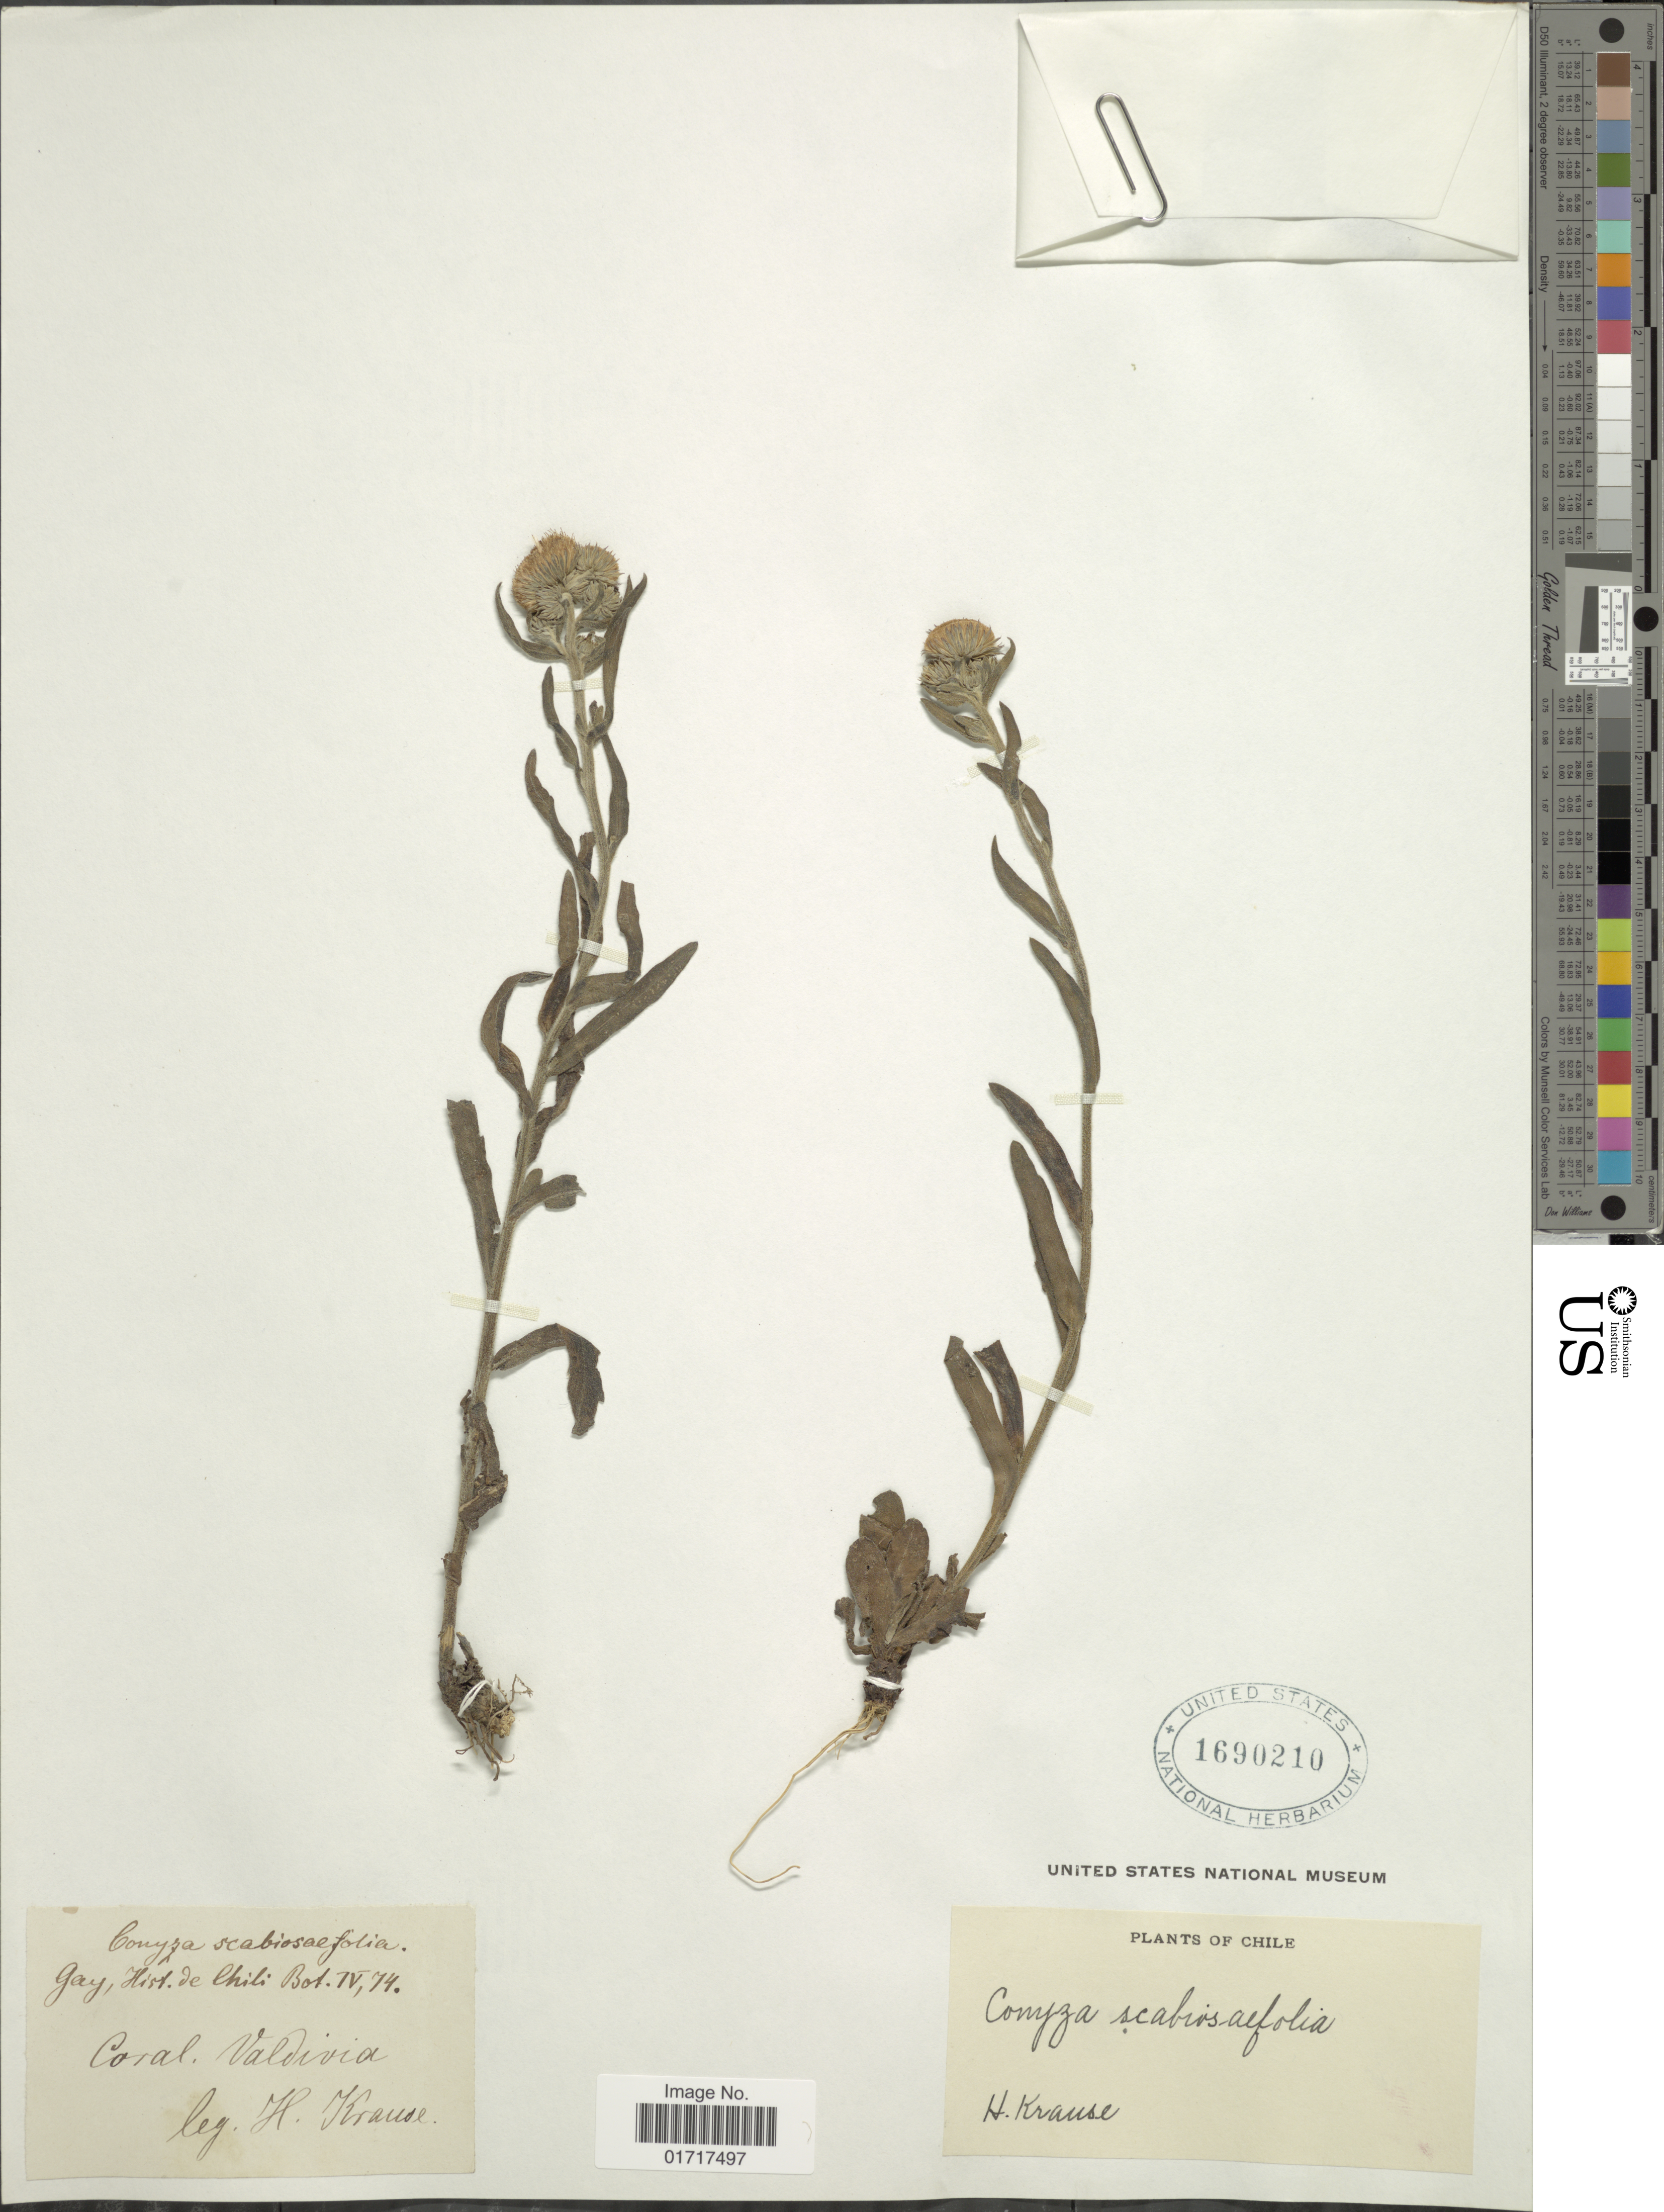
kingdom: Plantae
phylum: Tracheophyta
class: Magnoliopsida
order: Asterales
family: Asteraceae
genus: Conyza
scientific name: Conyza scabiosifolia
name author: J. Rémy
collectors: H. Krause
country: Chile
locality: Coral, Valivia.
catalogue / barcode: US 1690210